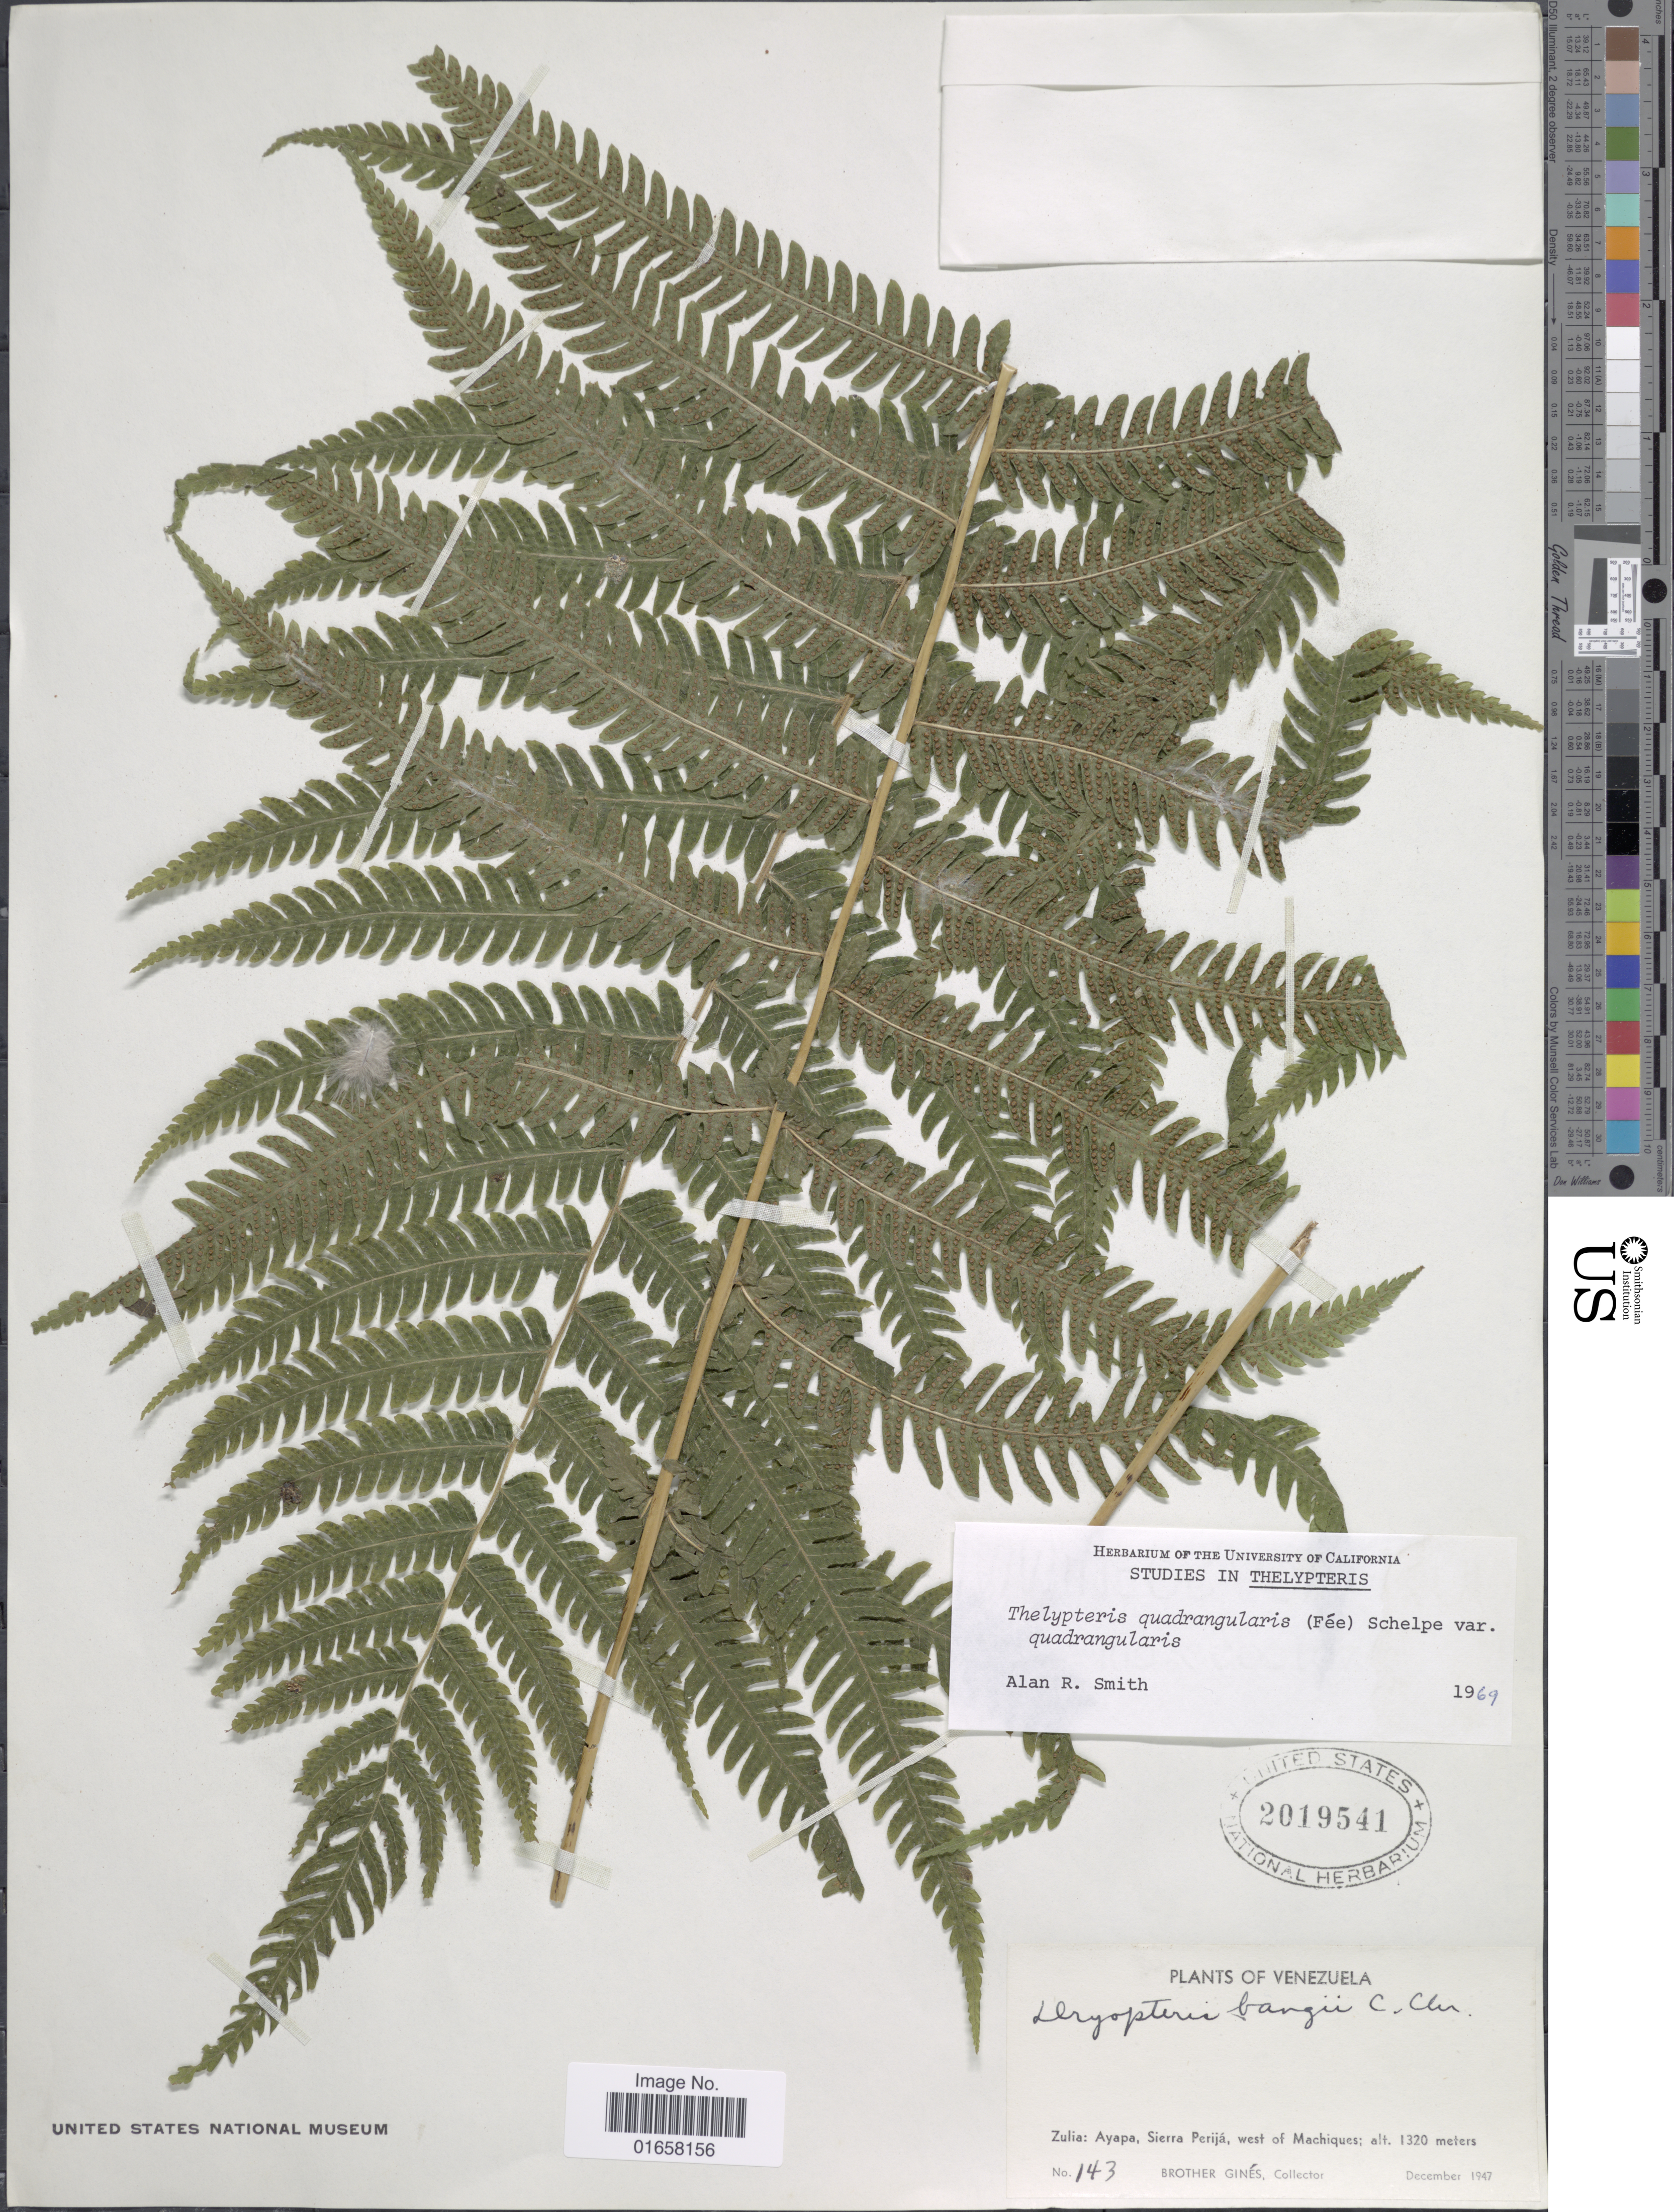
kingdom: Plantae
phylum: Tracheophyta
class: Polypodiopsida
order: Polypodiales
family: Thelypteridaceae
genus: Christella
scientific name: Christella hispidula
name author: (Decne.) Holttum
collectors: Bro. Gines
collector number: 143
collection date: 1947-12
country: Venezuela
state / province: Zulia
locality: Ayapa, Sierra Perija, west of Machiques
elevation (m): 1320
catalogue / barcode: US 2019541